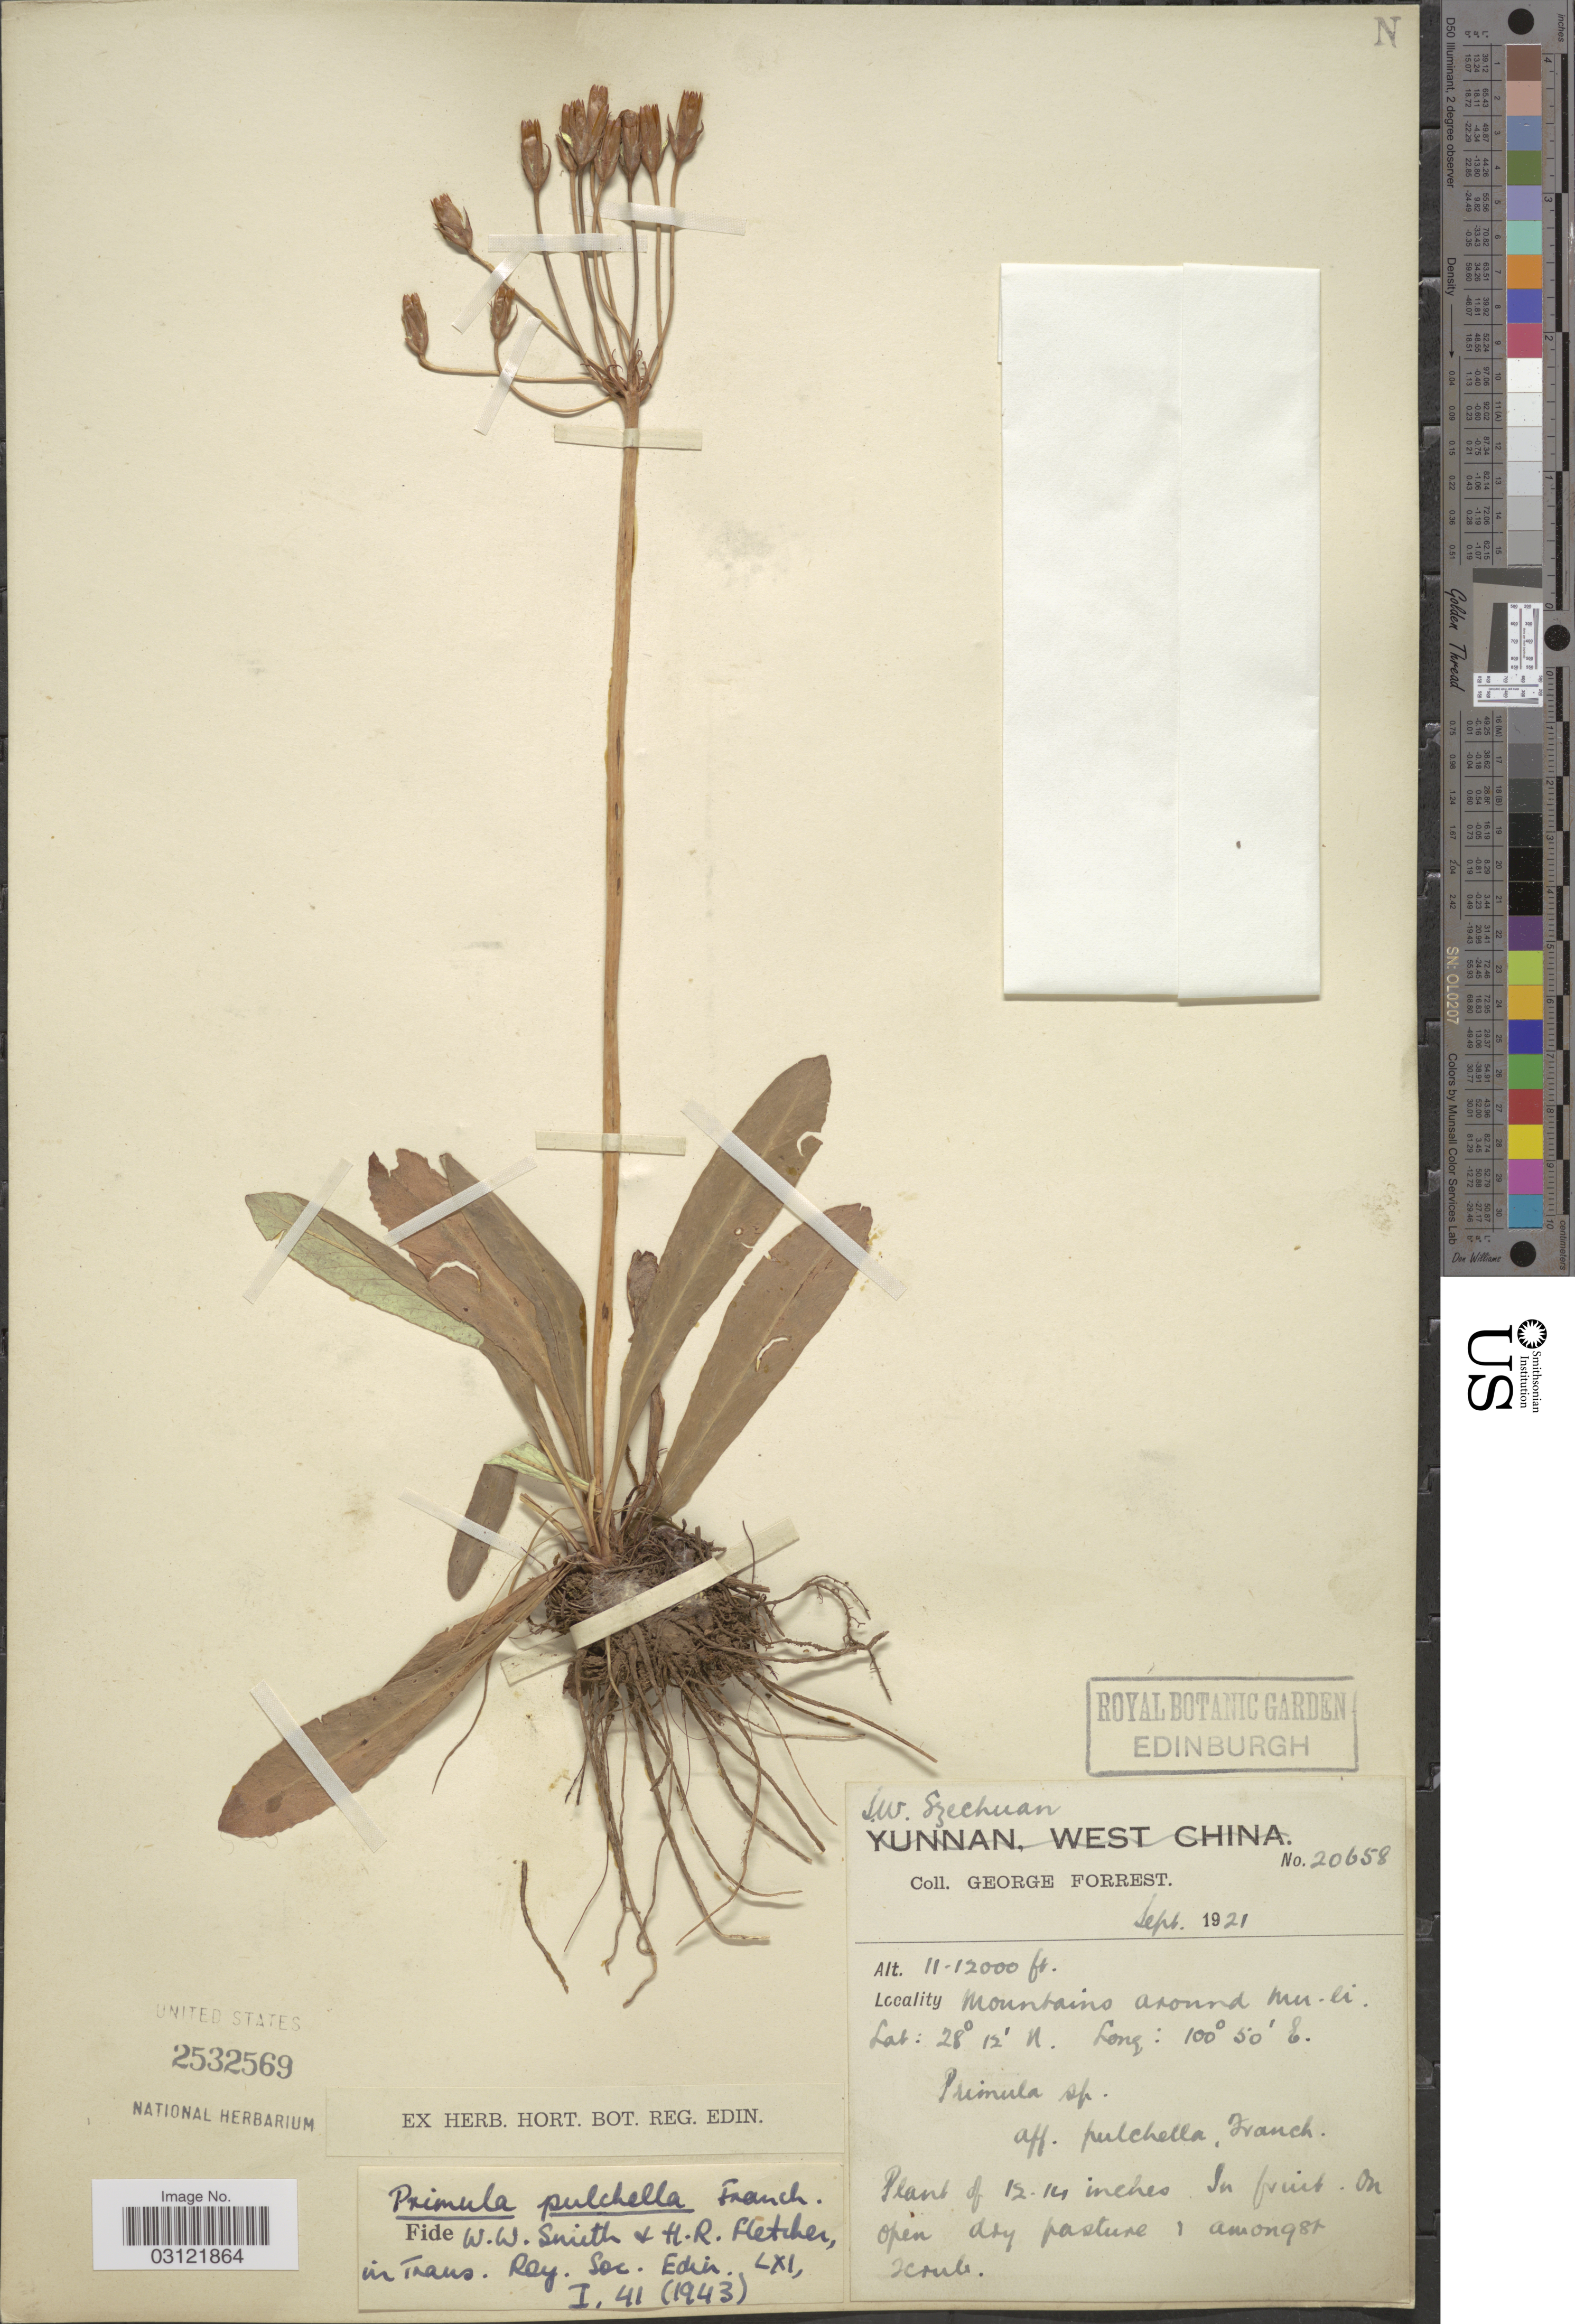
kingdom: Plantae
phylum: Tracheophyta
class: Magnoliopsida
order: Ericales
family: Primulaceae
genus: Primula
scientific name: Primula pulchella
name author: Franch.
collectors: G. Forrest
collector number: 20658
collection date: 1921-09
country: China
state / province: Sichuan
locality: S.W. Szechuan. Mountains around Mu-li.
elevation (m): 3353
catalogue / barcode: US 2532569